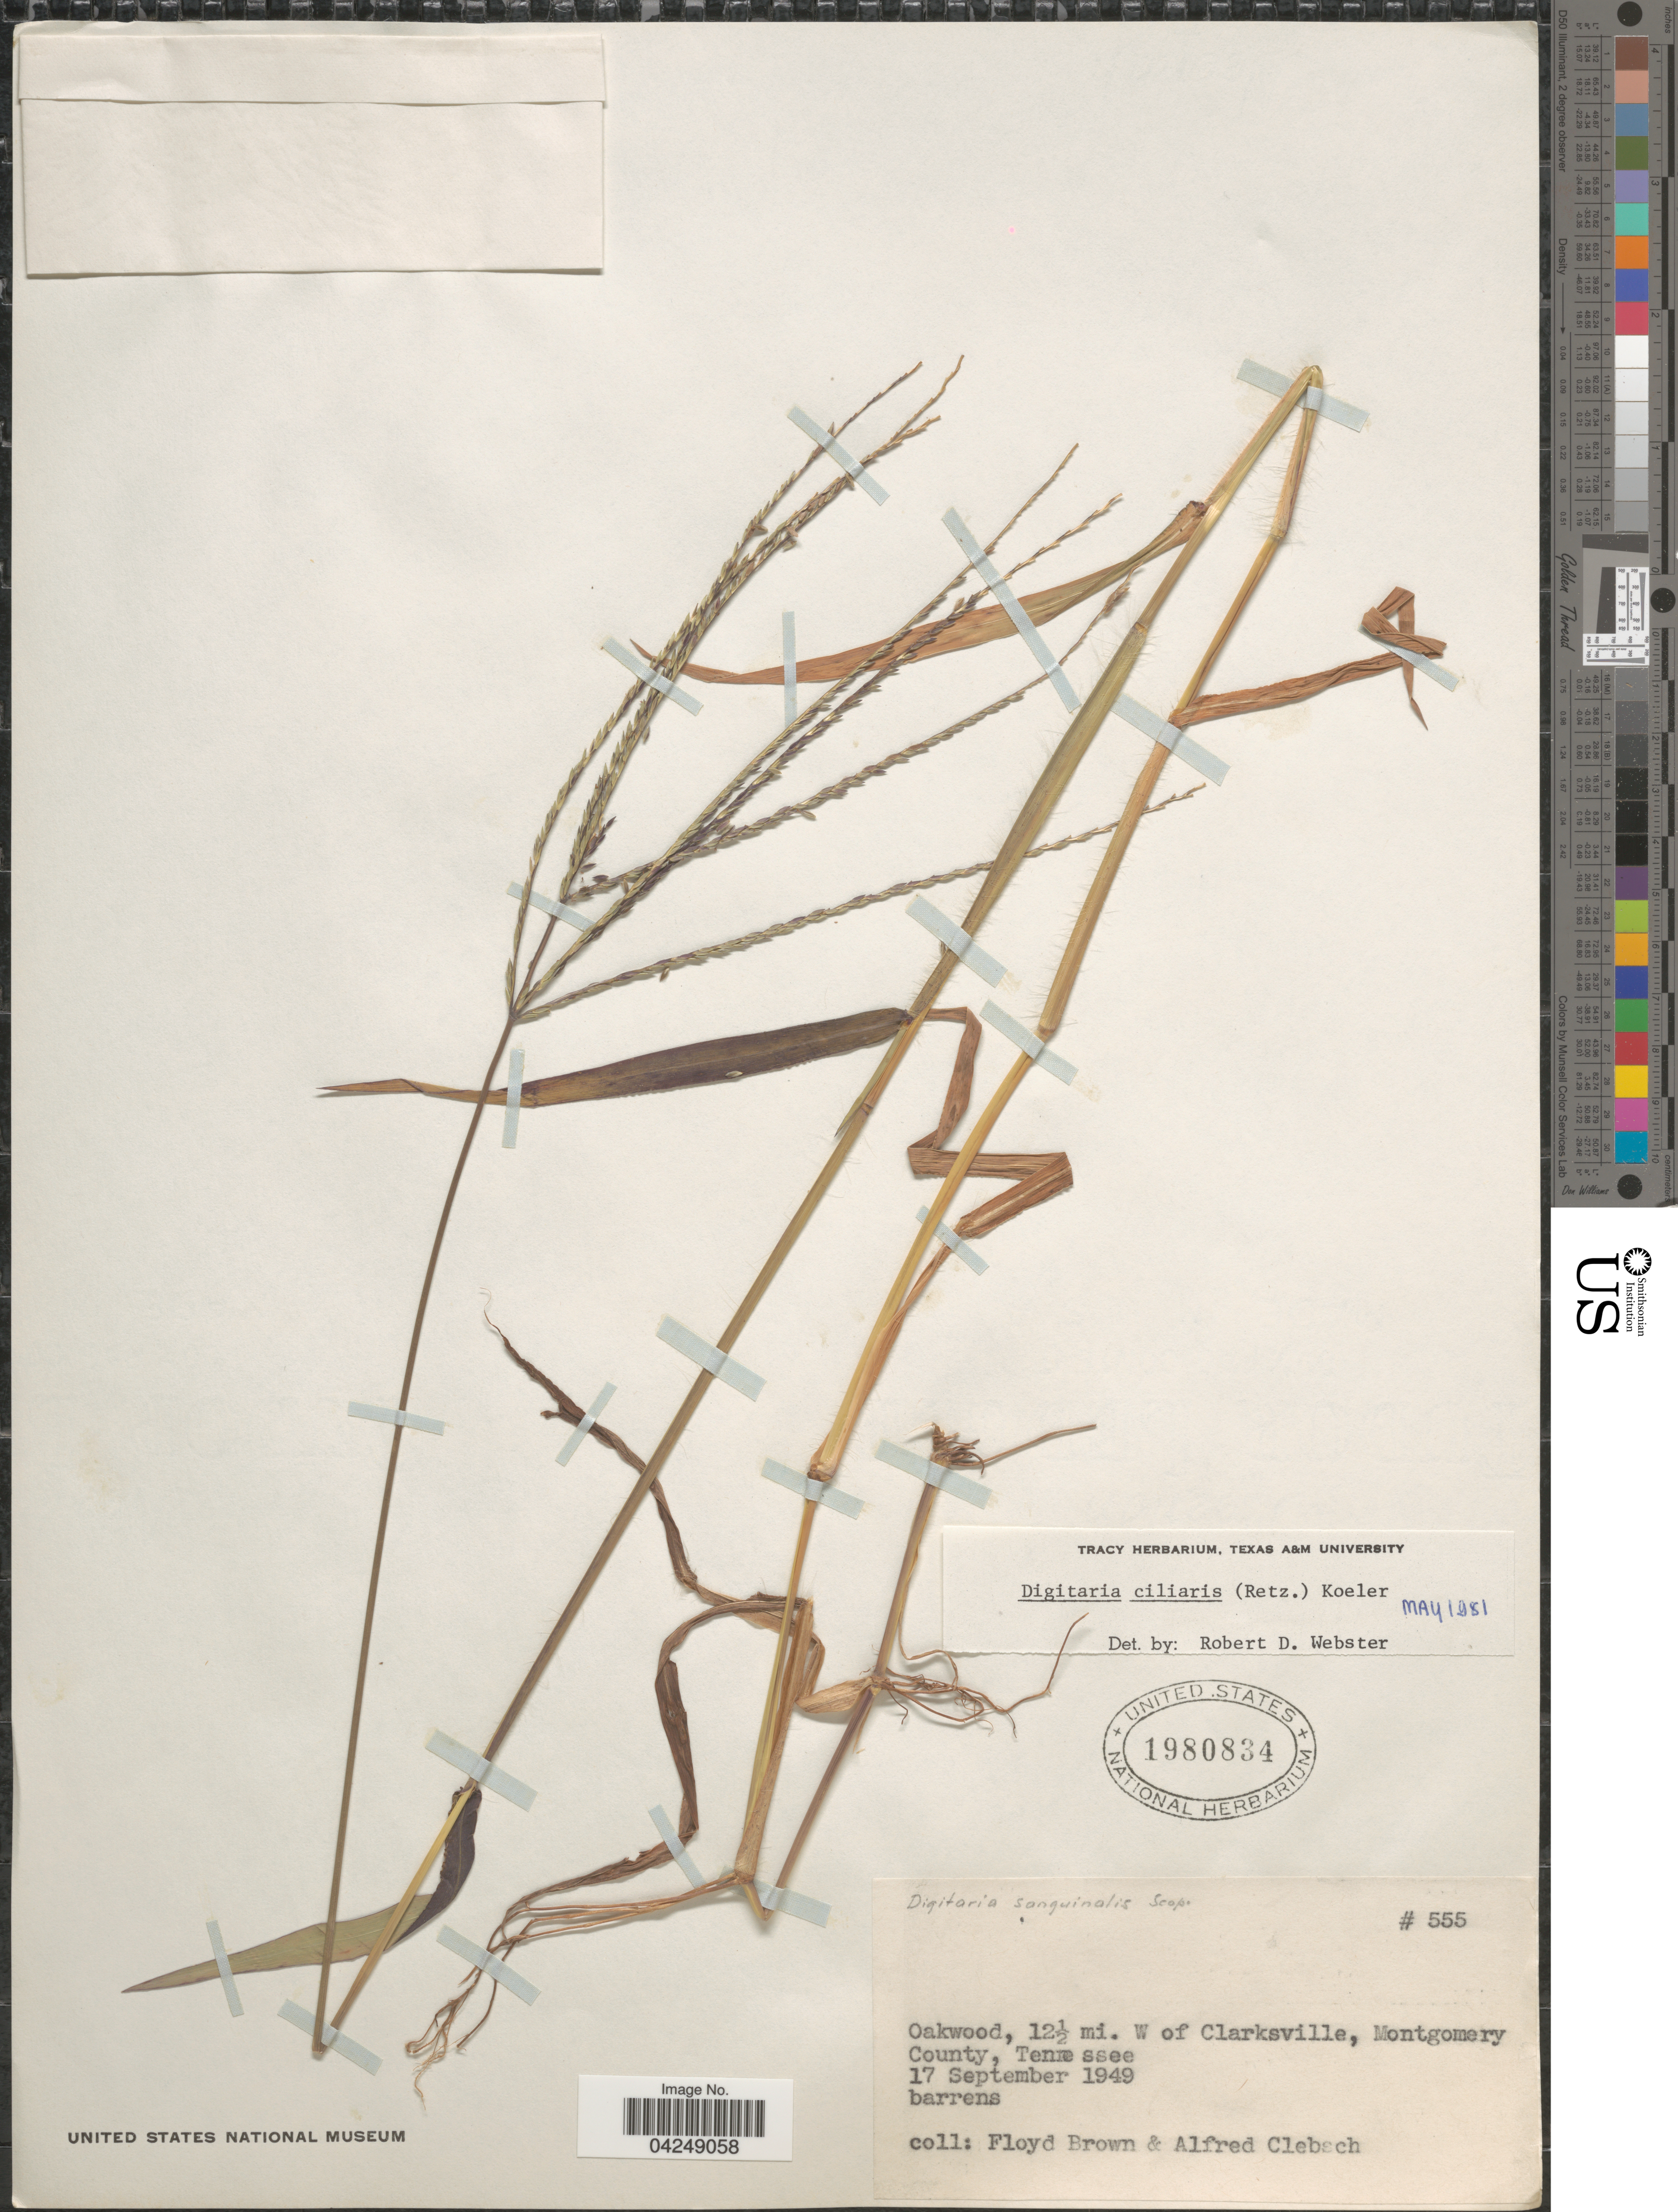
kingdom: Plantae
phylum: Tracheophyta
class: Liliopsida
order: Poales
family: Poaceae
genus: Digitaria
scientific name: Digitaria ciliaris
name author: (Retz.) Koeler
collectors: F. Brown & A. Clebsch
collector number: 555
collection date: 1949-09-17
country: United States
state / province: Tennessee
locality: Oakwood, 12½ mi. W of Clarksville, Montgomery County.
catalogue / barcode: US 1980834